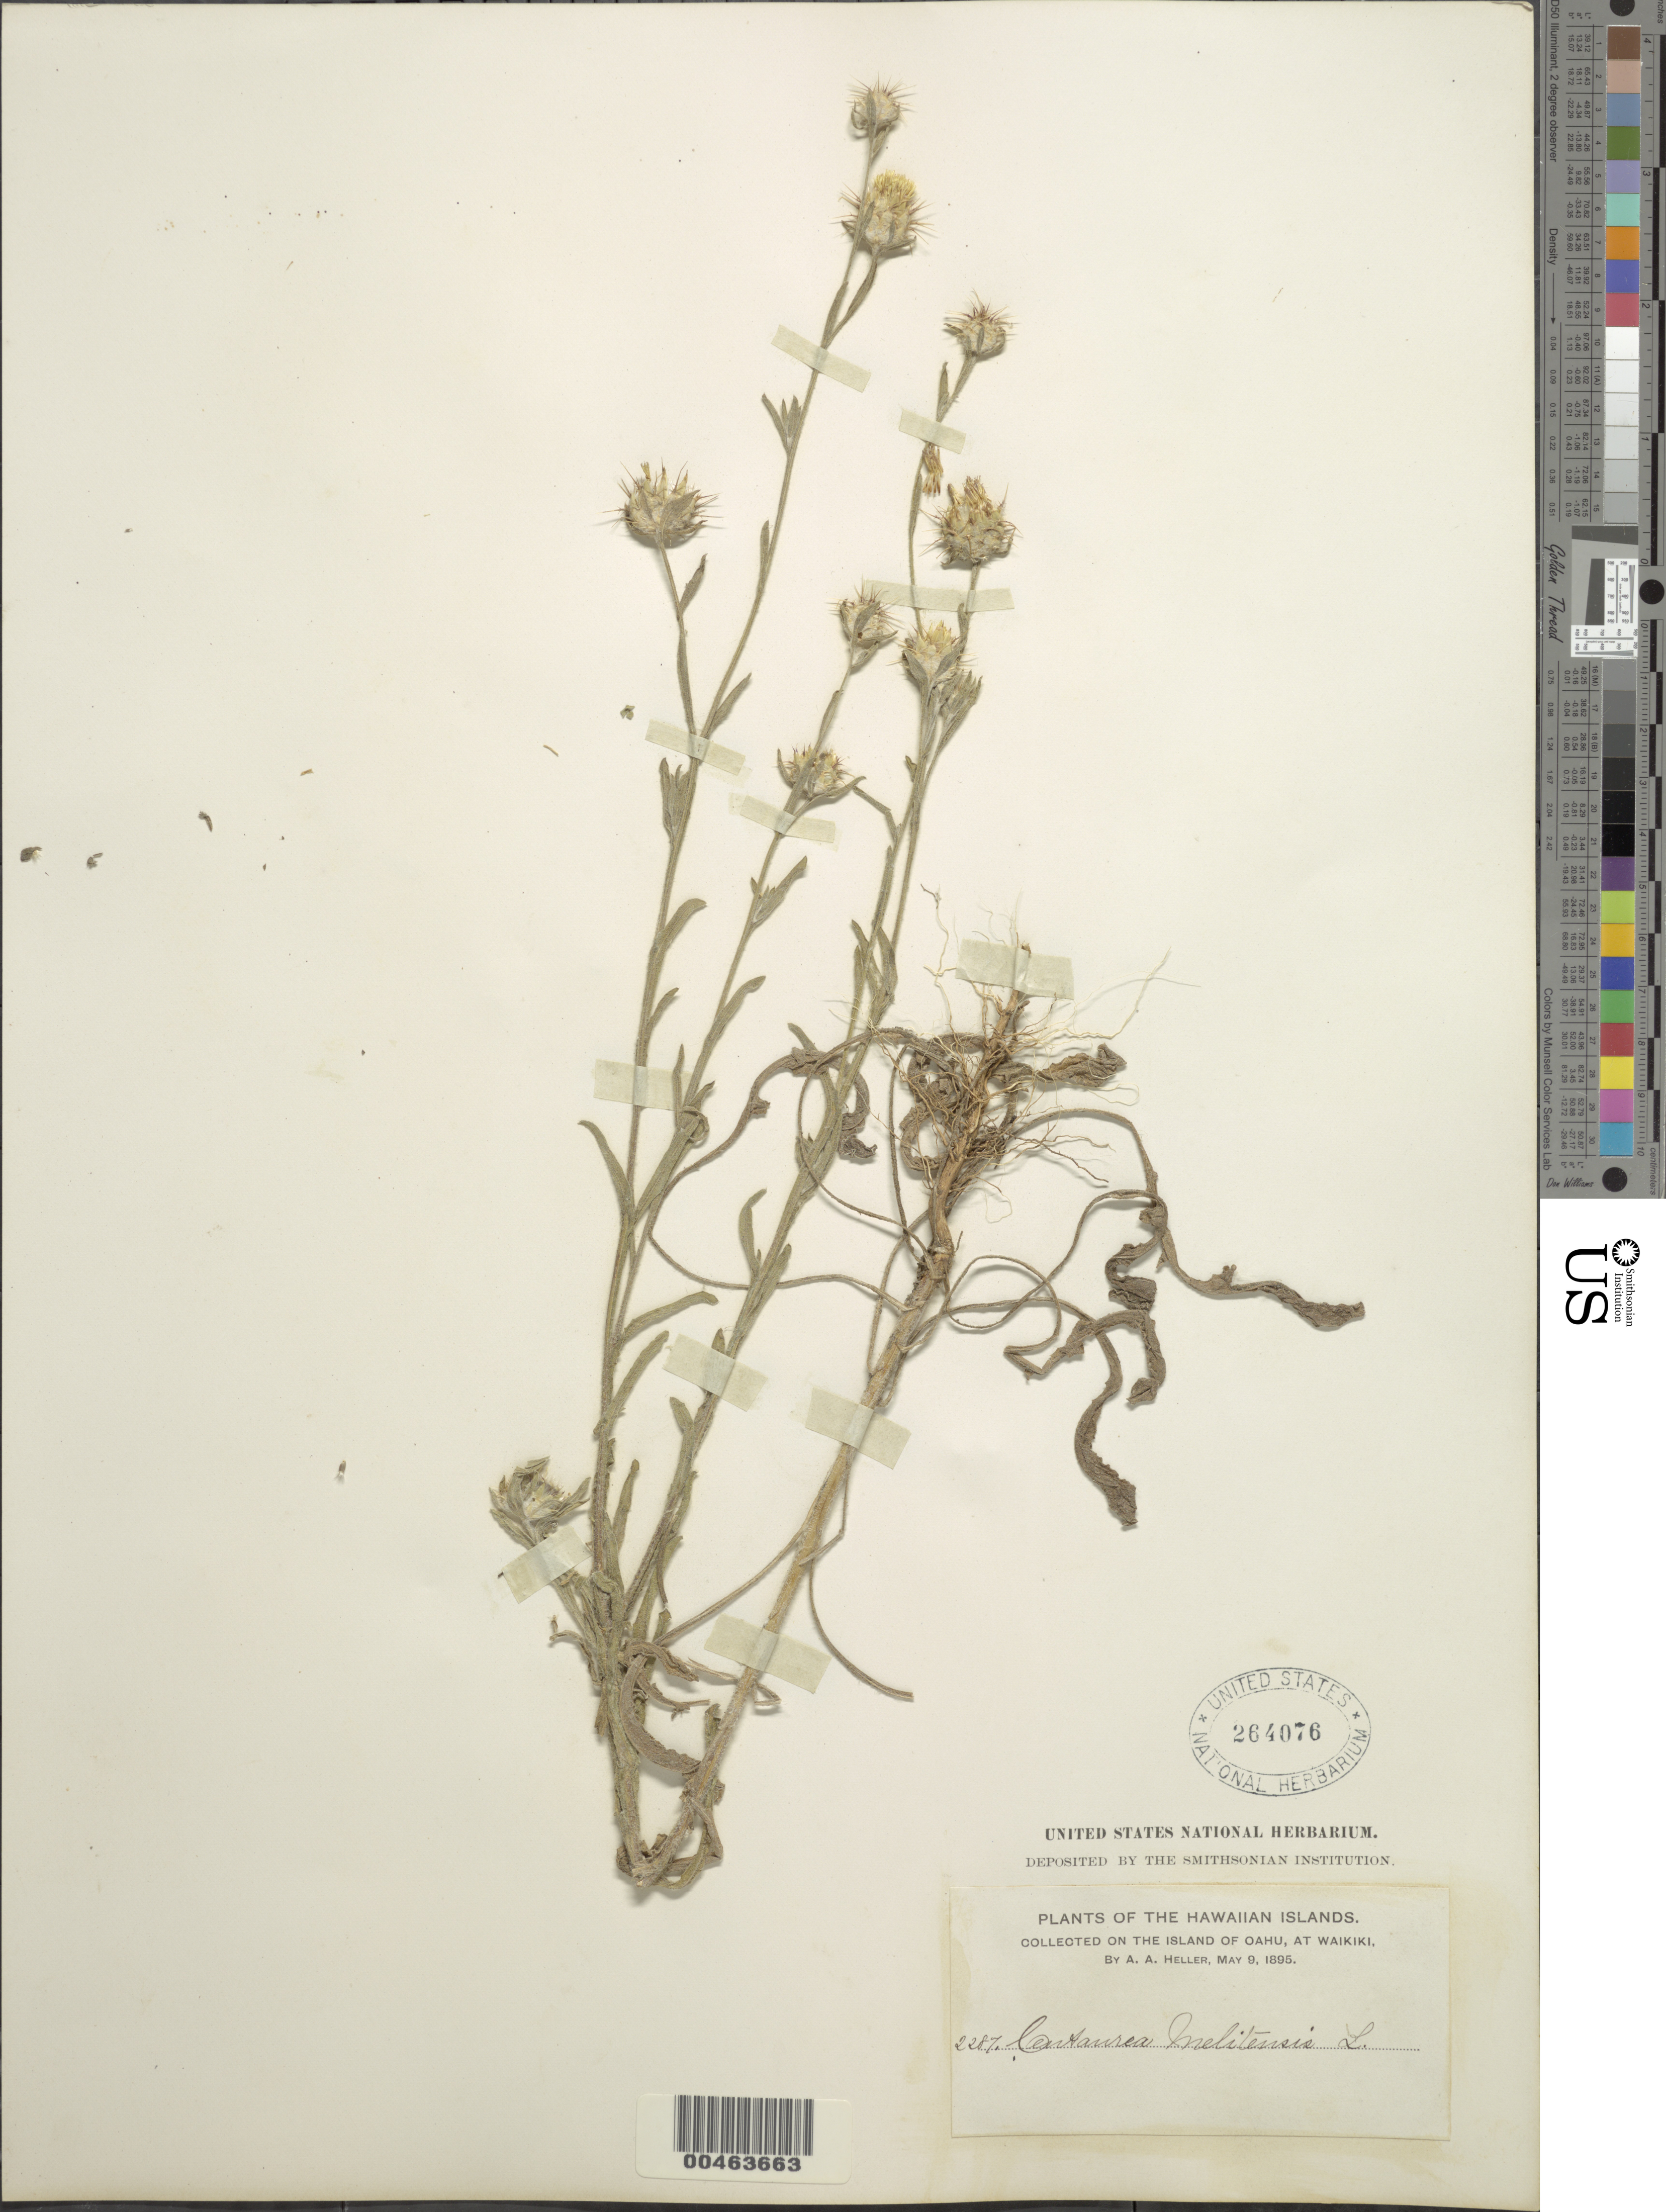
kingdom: Plantae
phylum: Tracheophyta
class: Magnoliopsida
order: Asterales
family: Asteraceae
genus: Centaurea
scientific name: Centaurea melitensis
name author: L.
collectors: A. A. Heller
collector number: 2287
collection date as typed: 9 May 1895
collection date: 1895-05-09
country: United States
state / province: Hawaii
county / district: Honolulu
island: Oahu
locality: At Waikiki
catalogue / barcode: US 264076